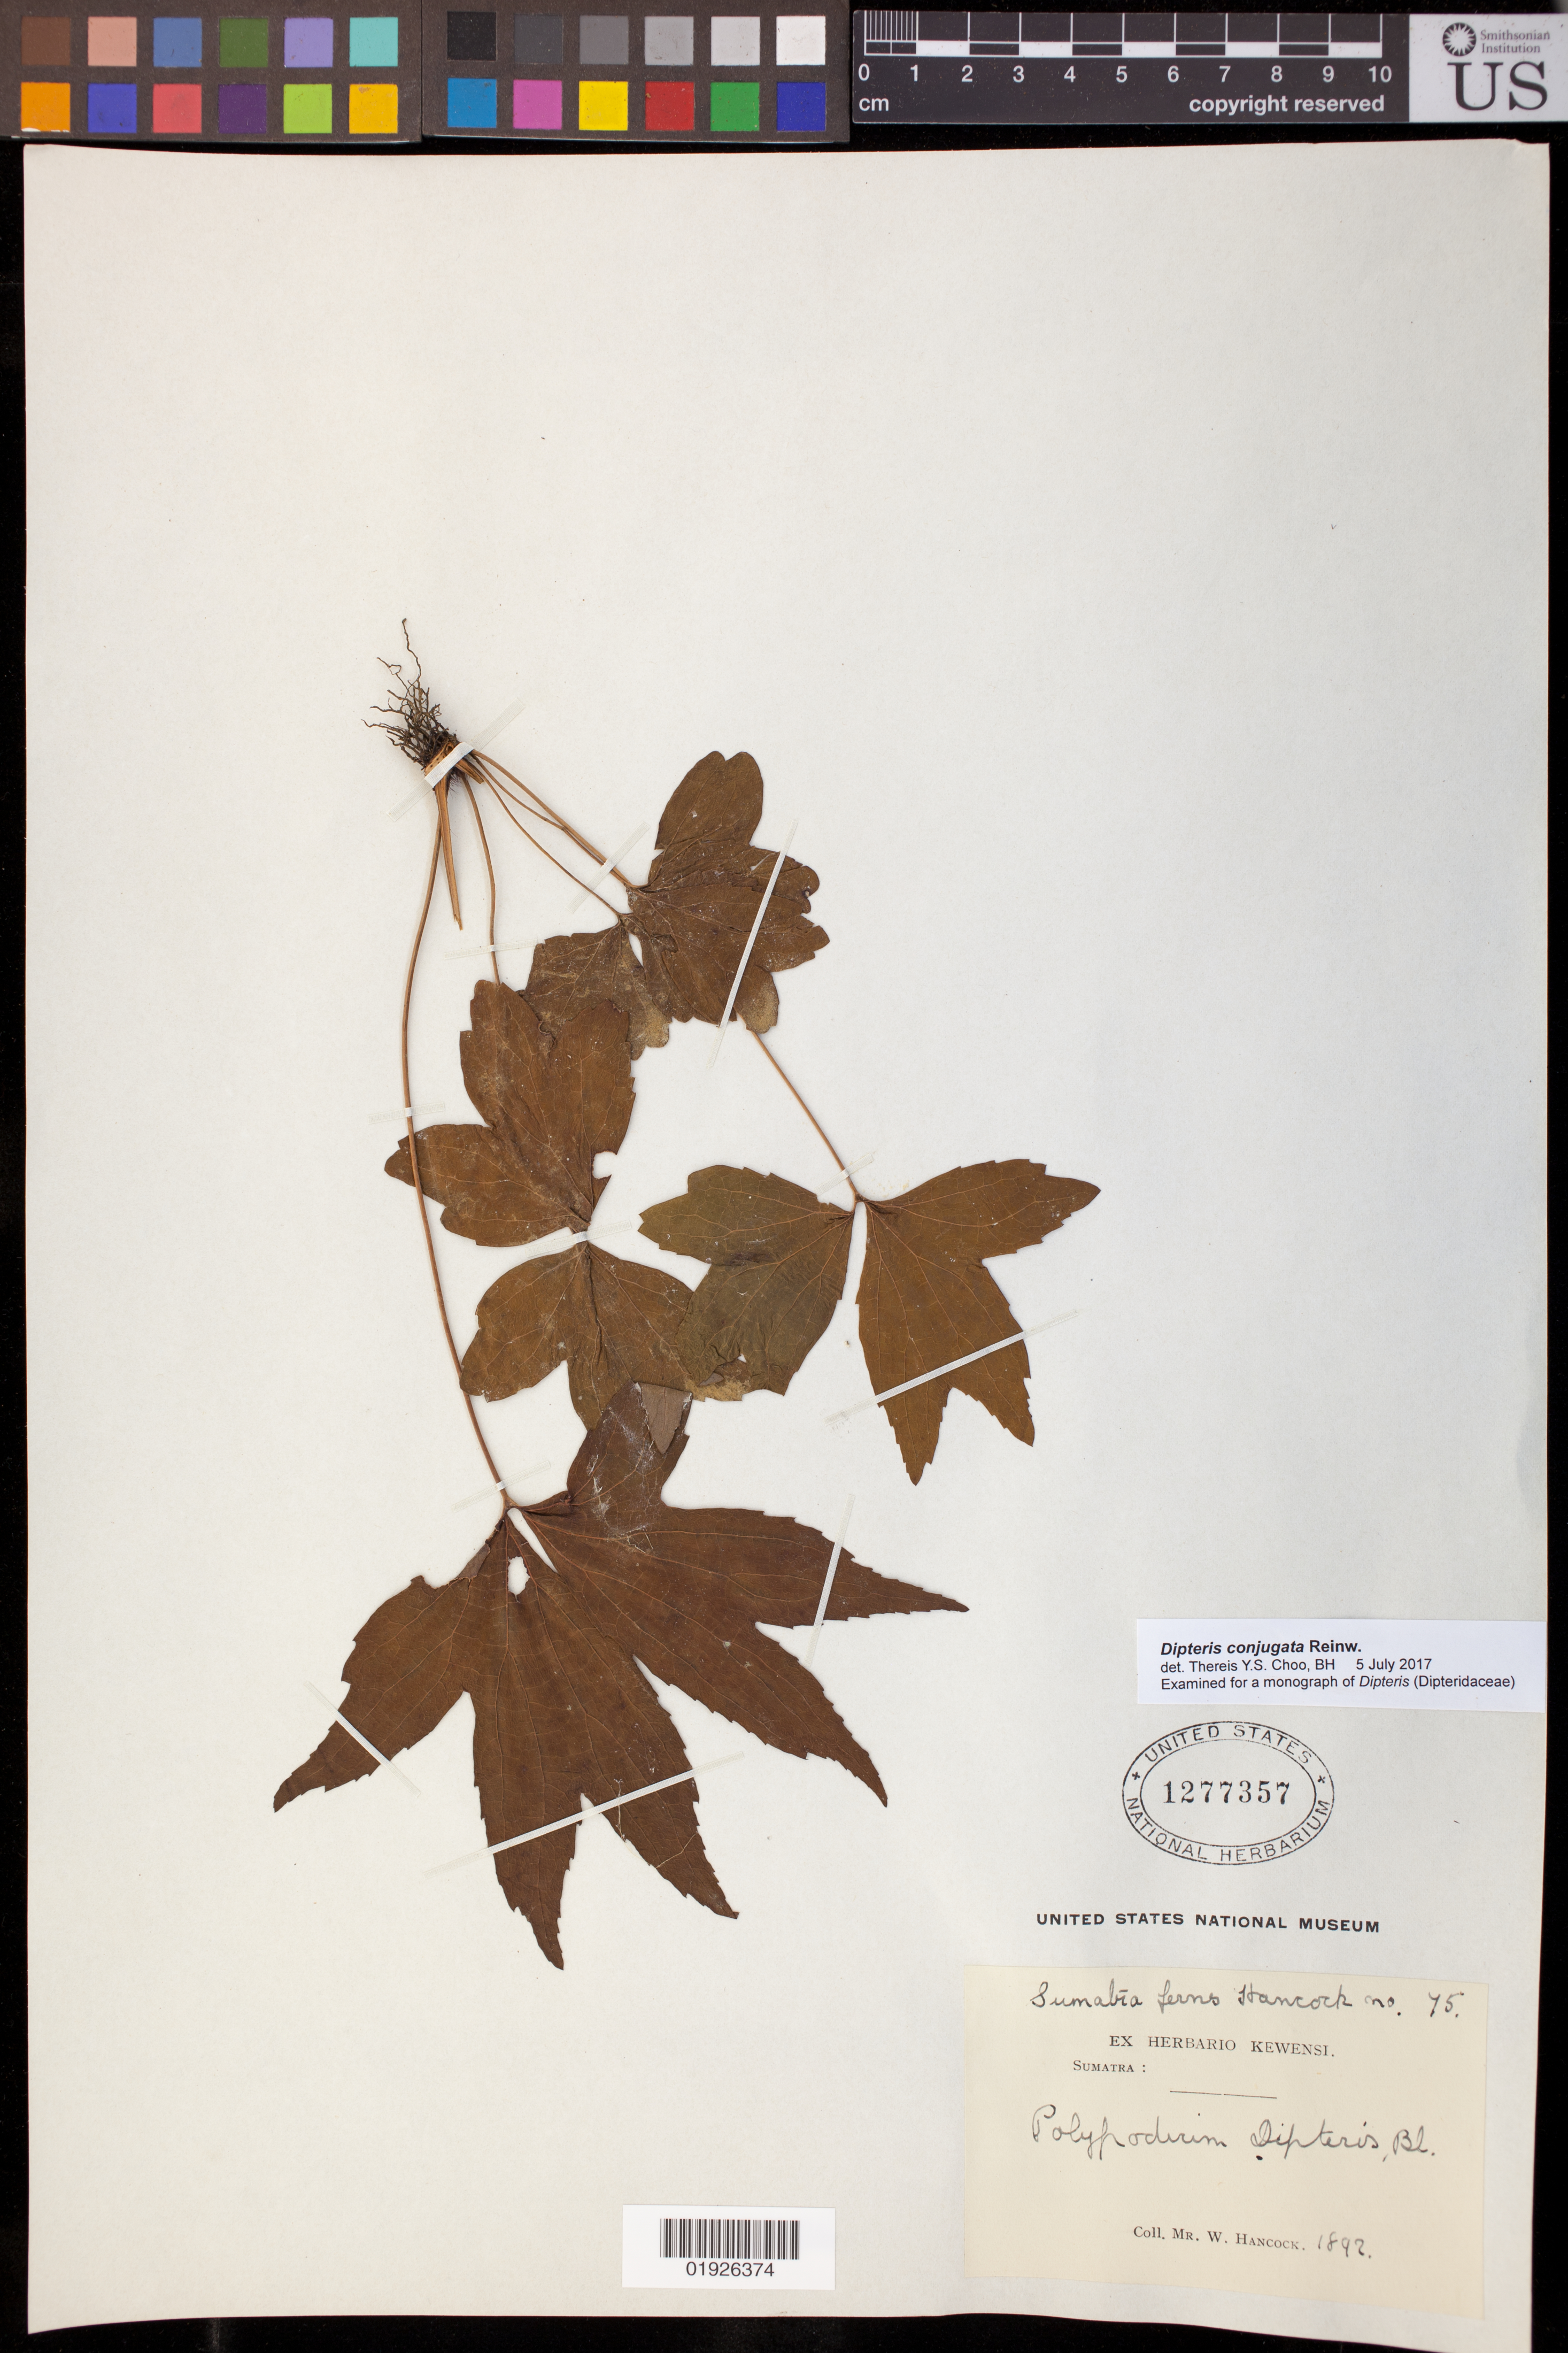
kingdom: Plantae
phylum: Tracheophyta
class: Polypodiopsida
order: Gleicheniales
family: Dipteridaceae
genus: Dipteris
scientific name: Dipteris conjugata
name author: Reinw.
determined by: Choo, Thereis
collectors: W. Hancock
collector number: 75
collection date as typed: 1892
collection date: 1892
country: Indonesia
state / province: Sumatra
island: Sumatra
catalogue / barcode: US 1277357